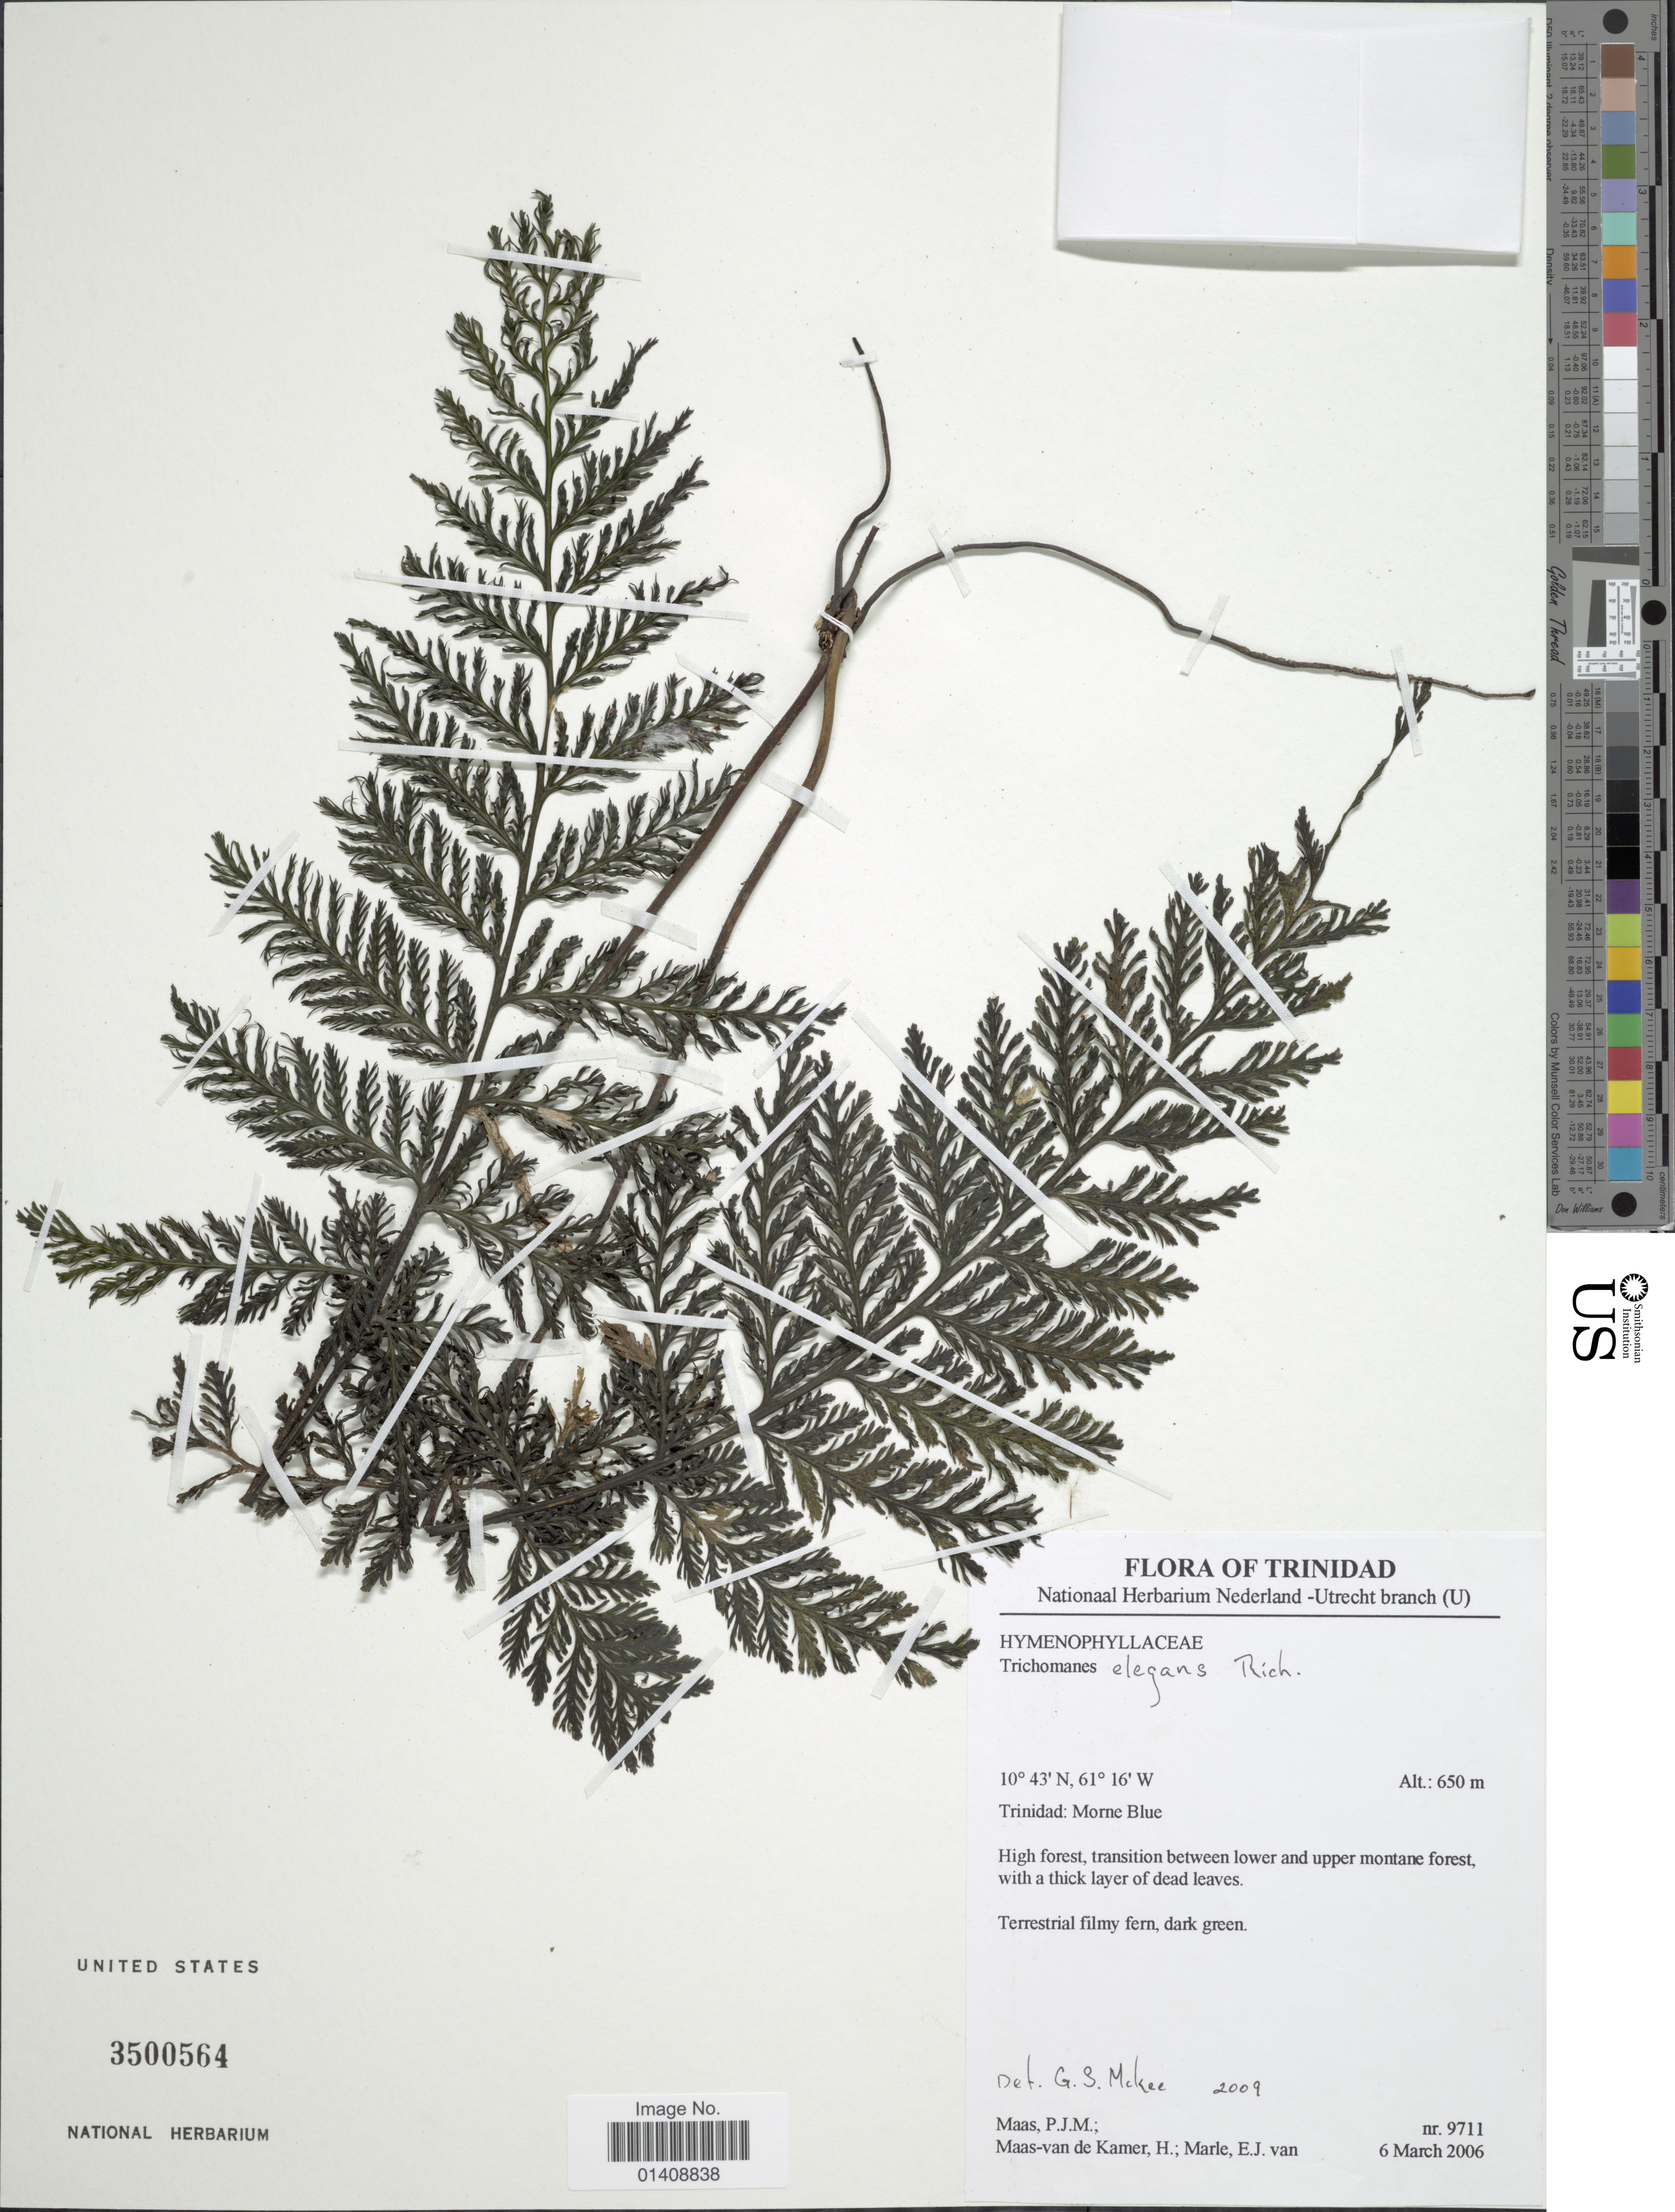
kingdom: Plantae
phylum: Tracheophyta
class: Polypodiopsida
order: Hymenophyllales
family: Hymenophyllaceae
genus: Trichomanes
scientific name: Trichomanes elegans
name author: Rich.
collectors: P. Maas, H. Maas van de Kamer & E. Marle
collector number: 9711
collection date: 2006-03-06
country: Trinidad and Tobago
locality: Trinidad: Morne Blue.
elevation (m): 650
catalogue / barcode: US 3500564